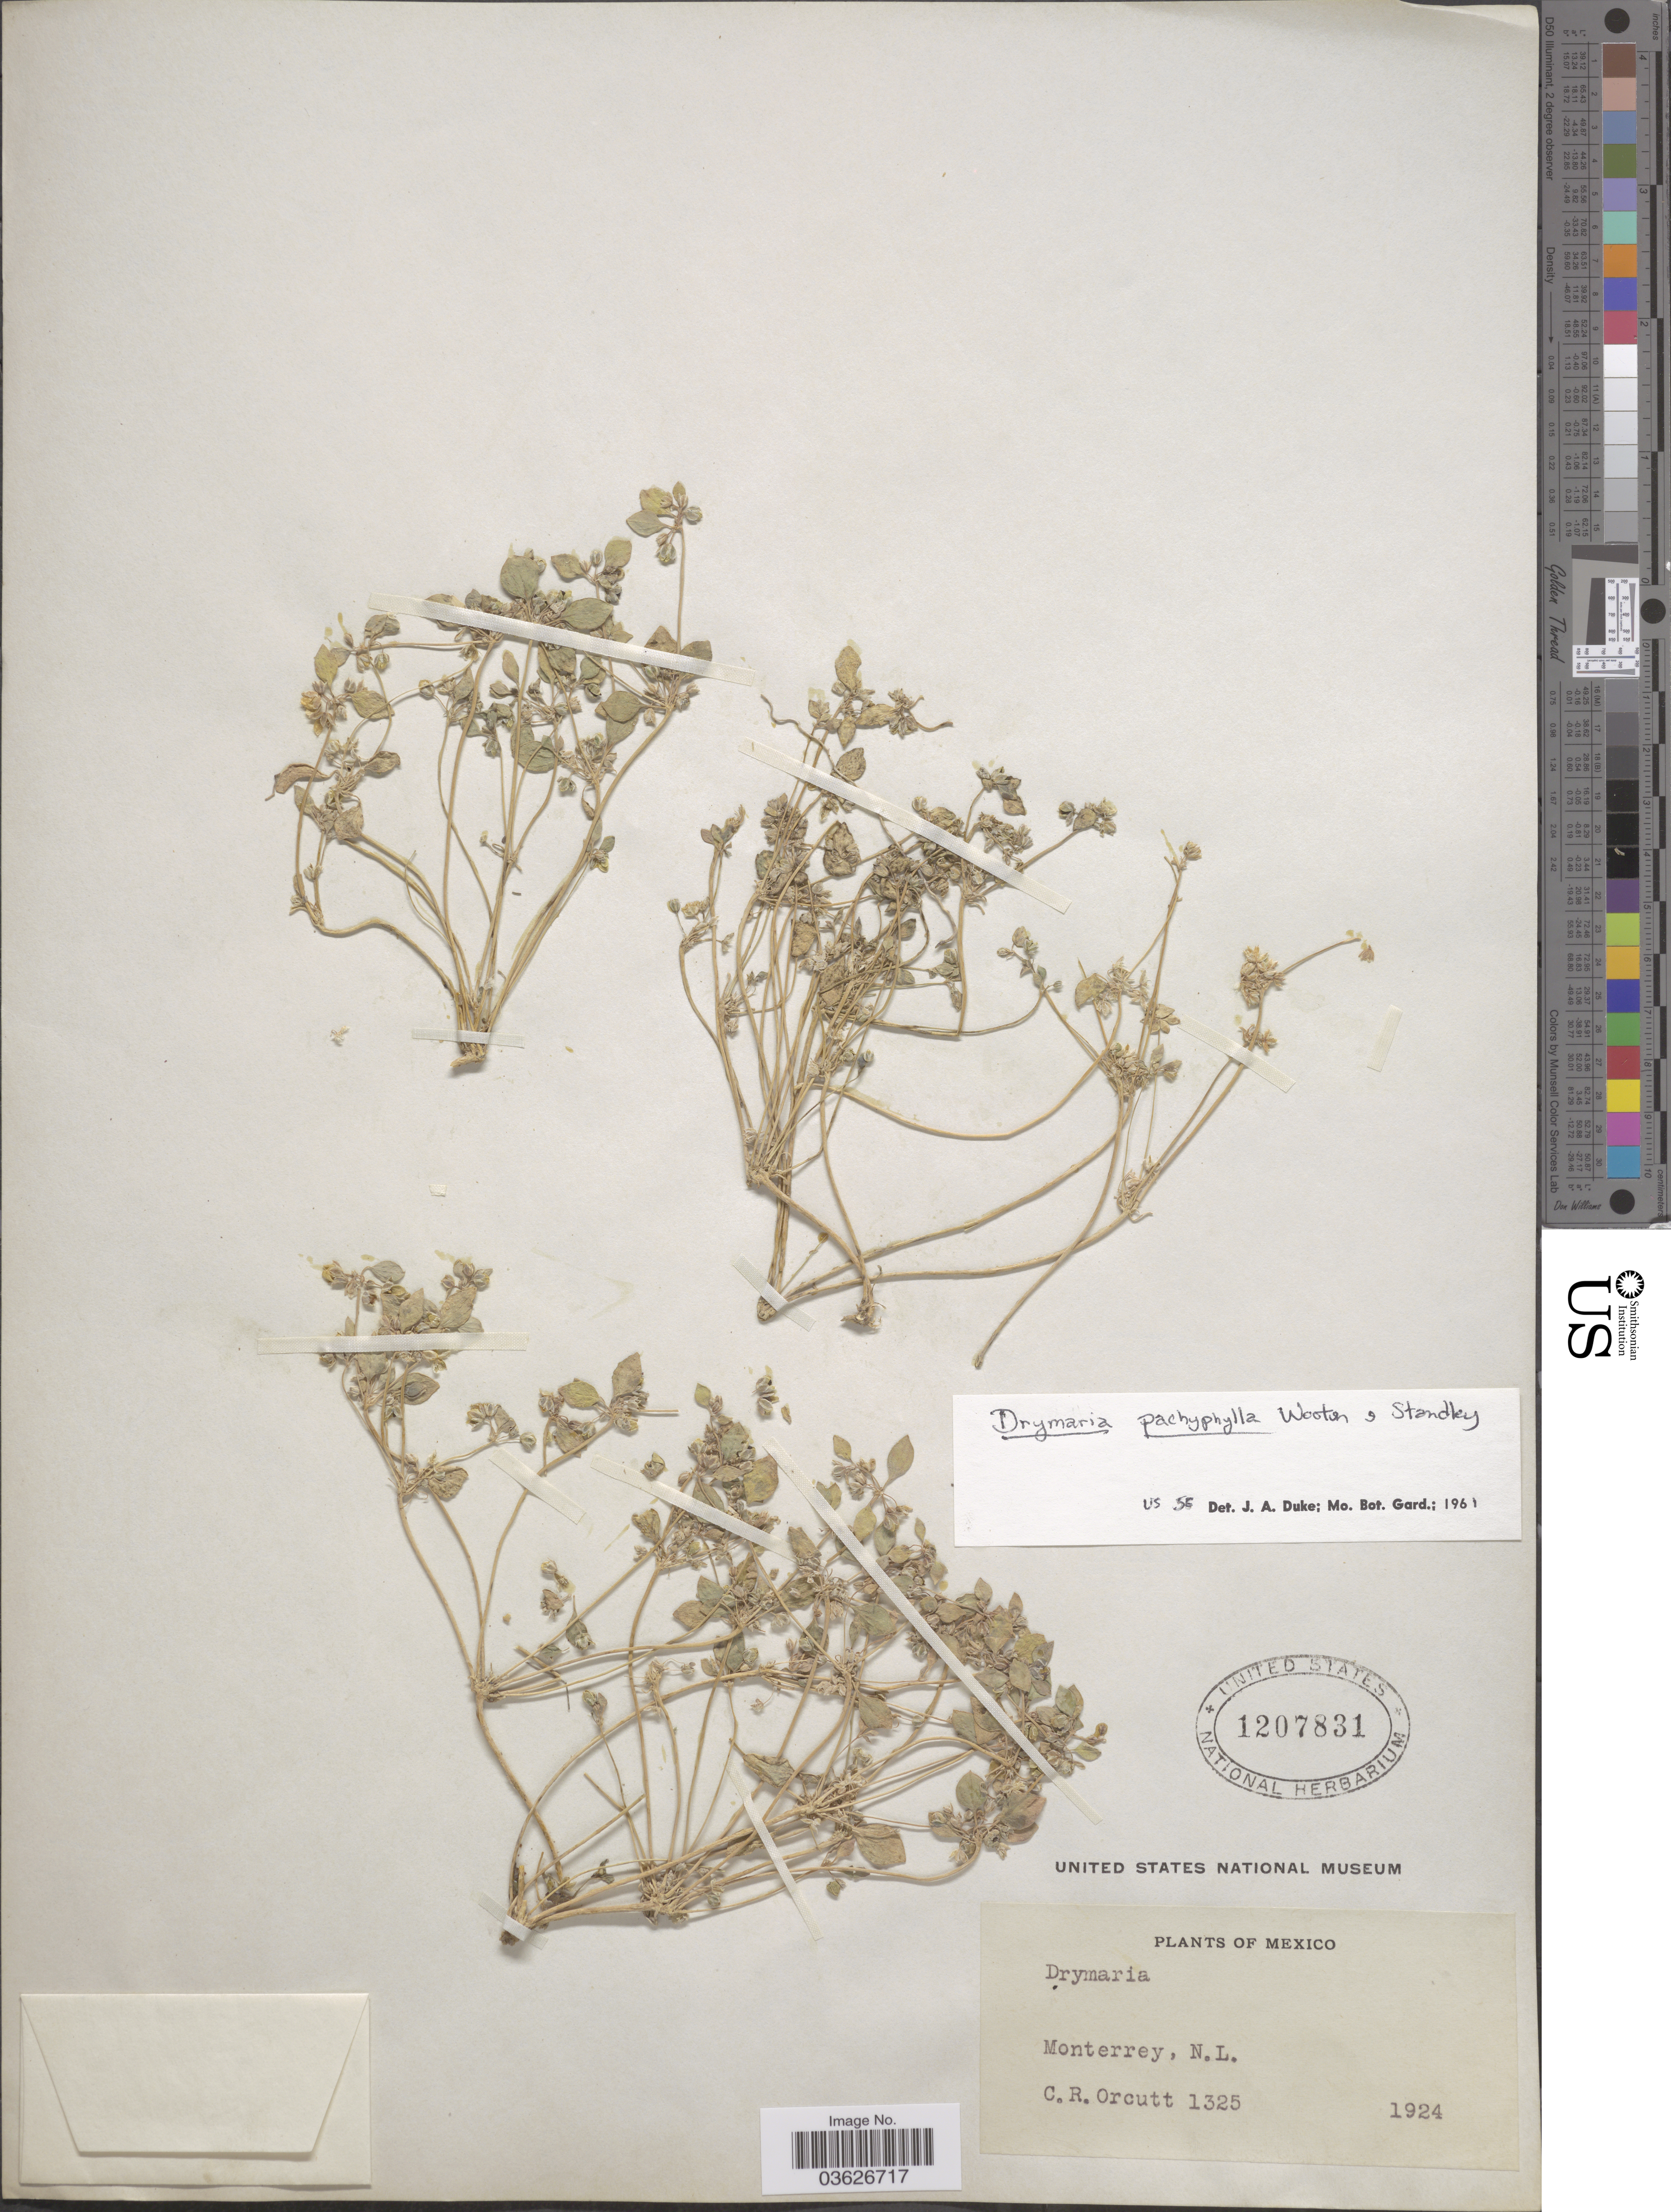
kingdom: Plantae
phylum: Tracheophyta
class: Magnoliopsida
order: Caryophyllales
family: Caryophyllaceae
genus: Drymaria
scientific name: Drymaria pachyphylla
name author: Wooton & Standl.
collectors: C. R. Orcutt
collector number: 1325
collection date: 1924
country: Mexico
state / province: Nuevo León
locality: Monterrey.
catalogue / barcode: US 1207831